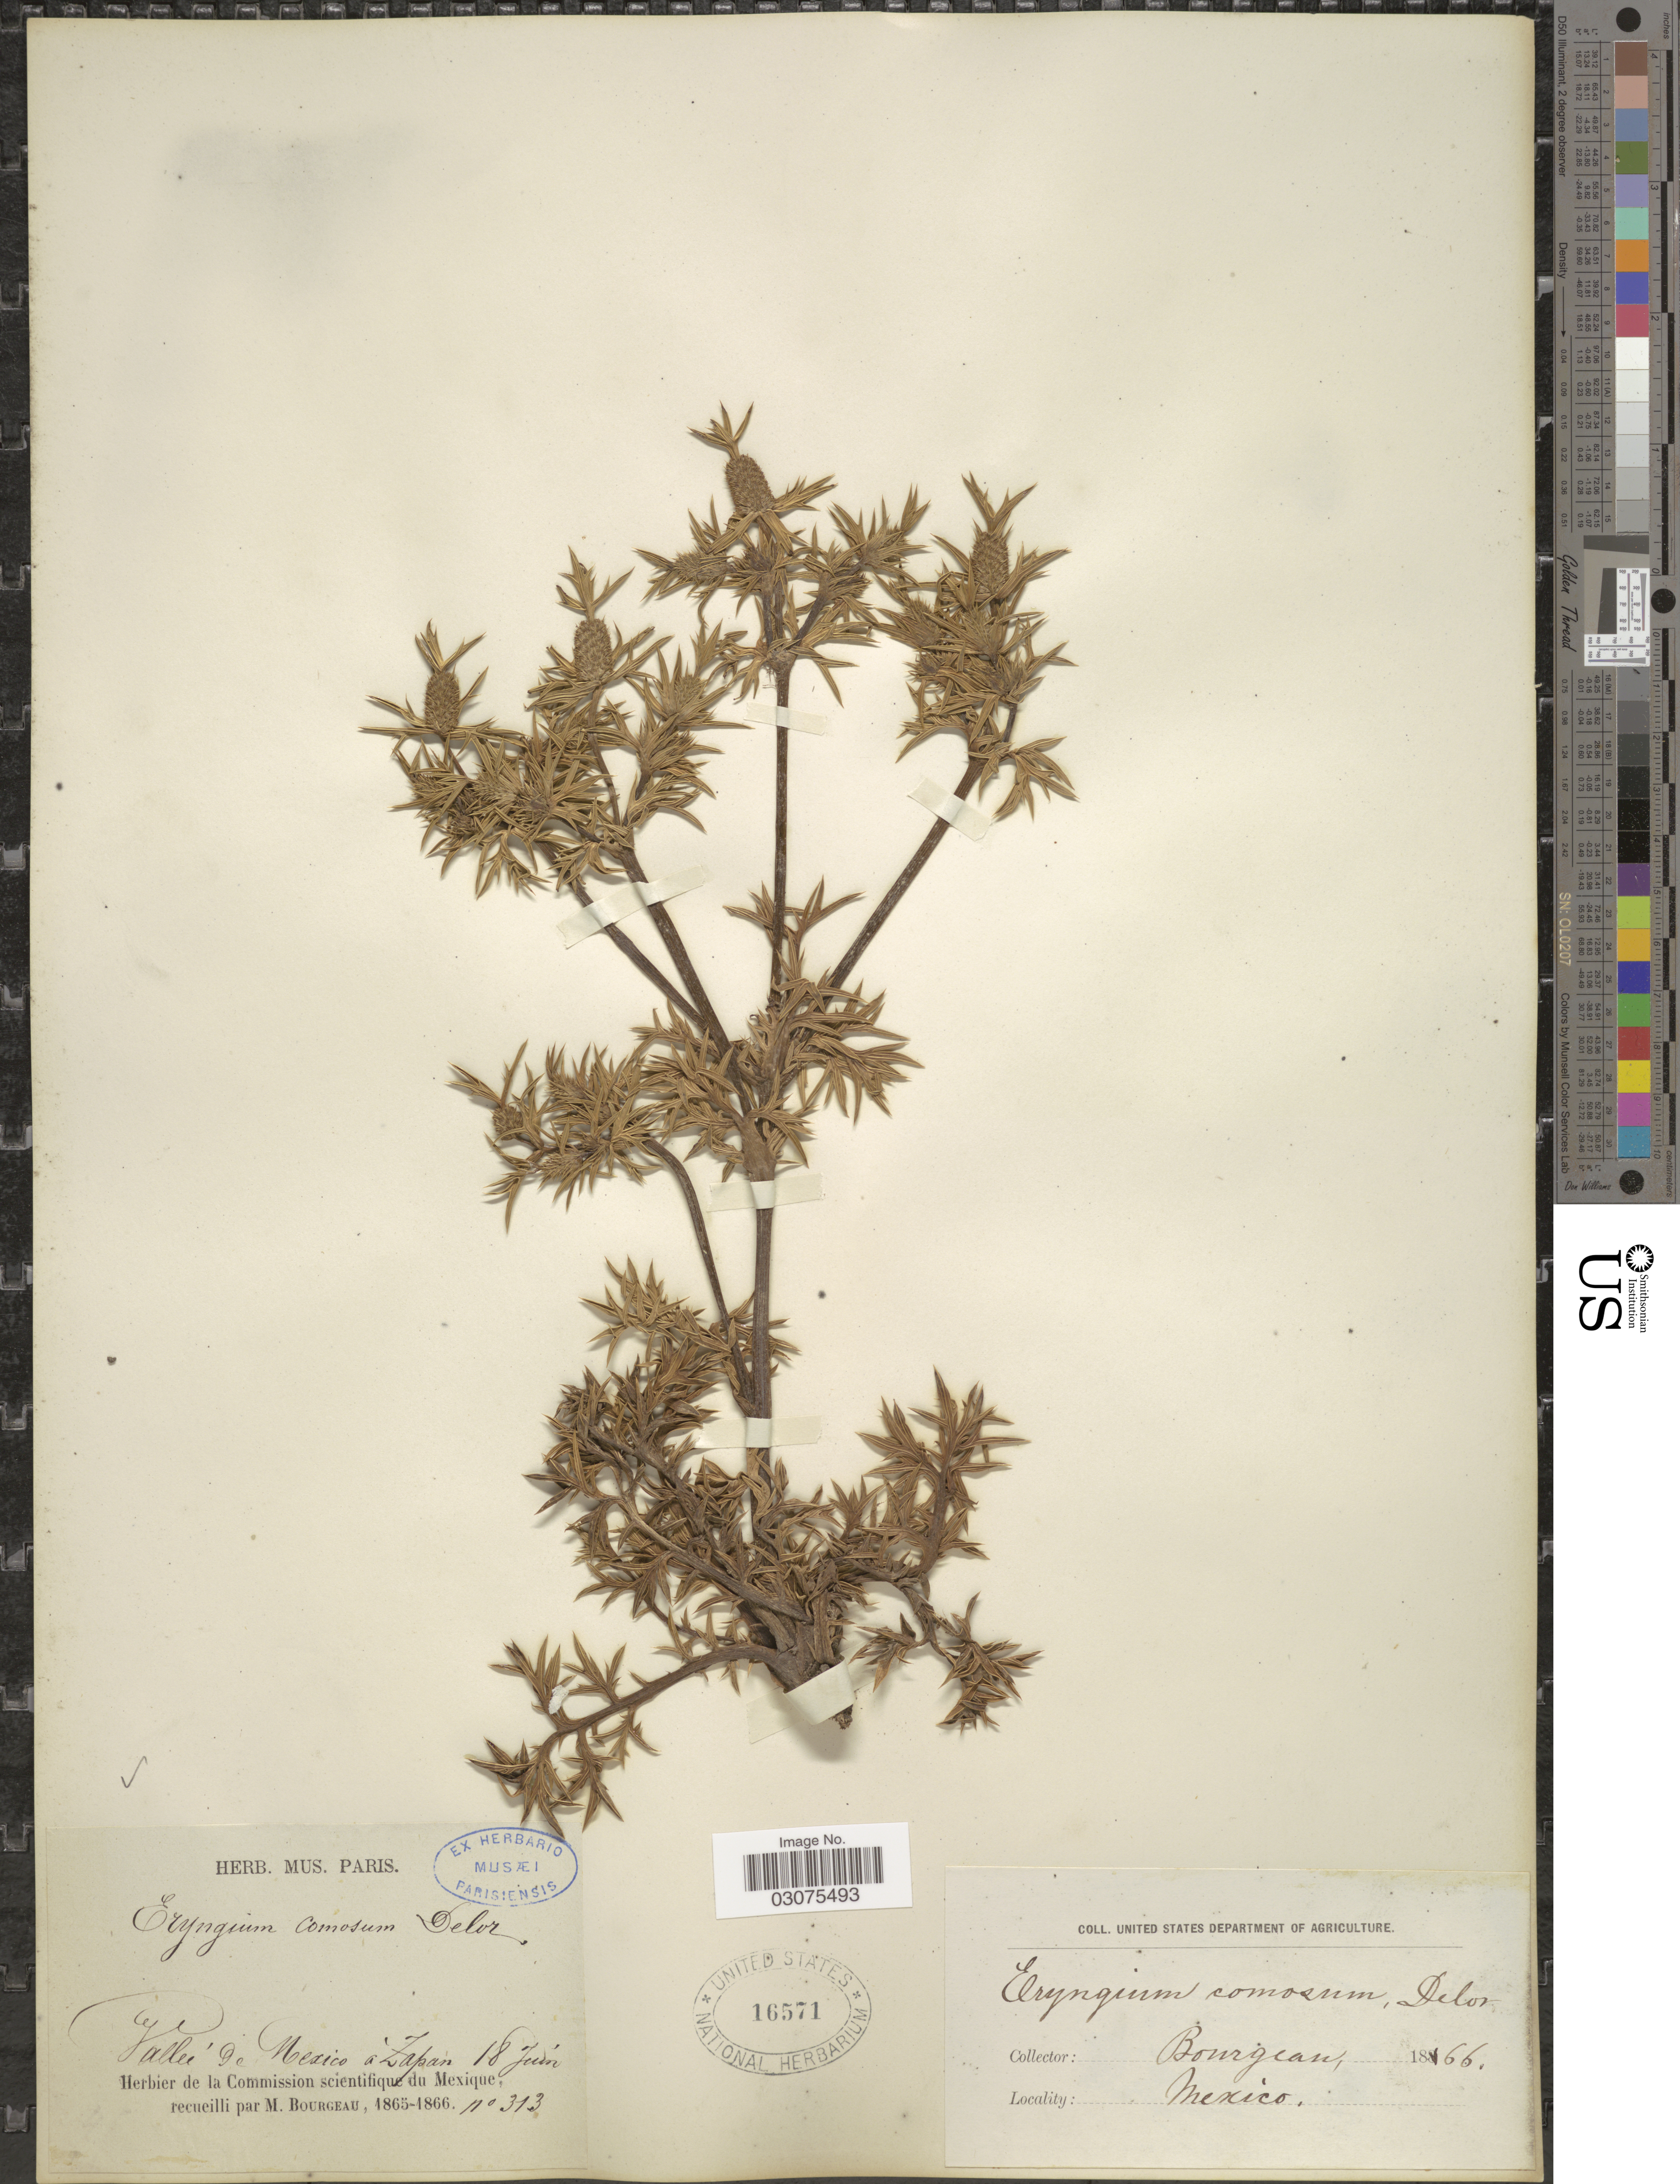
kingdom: Plantae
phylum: Tracheophyta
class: Magnoliopsida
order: Apiales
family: Apiaceae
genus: Eryngium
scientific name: Eryngium comosum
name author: F. Delaroche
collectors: M. Bourgeau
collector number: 313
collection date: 1866-06-18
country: Mexico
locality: Vallée de Mexico á Zapan.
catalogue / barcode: US 16571